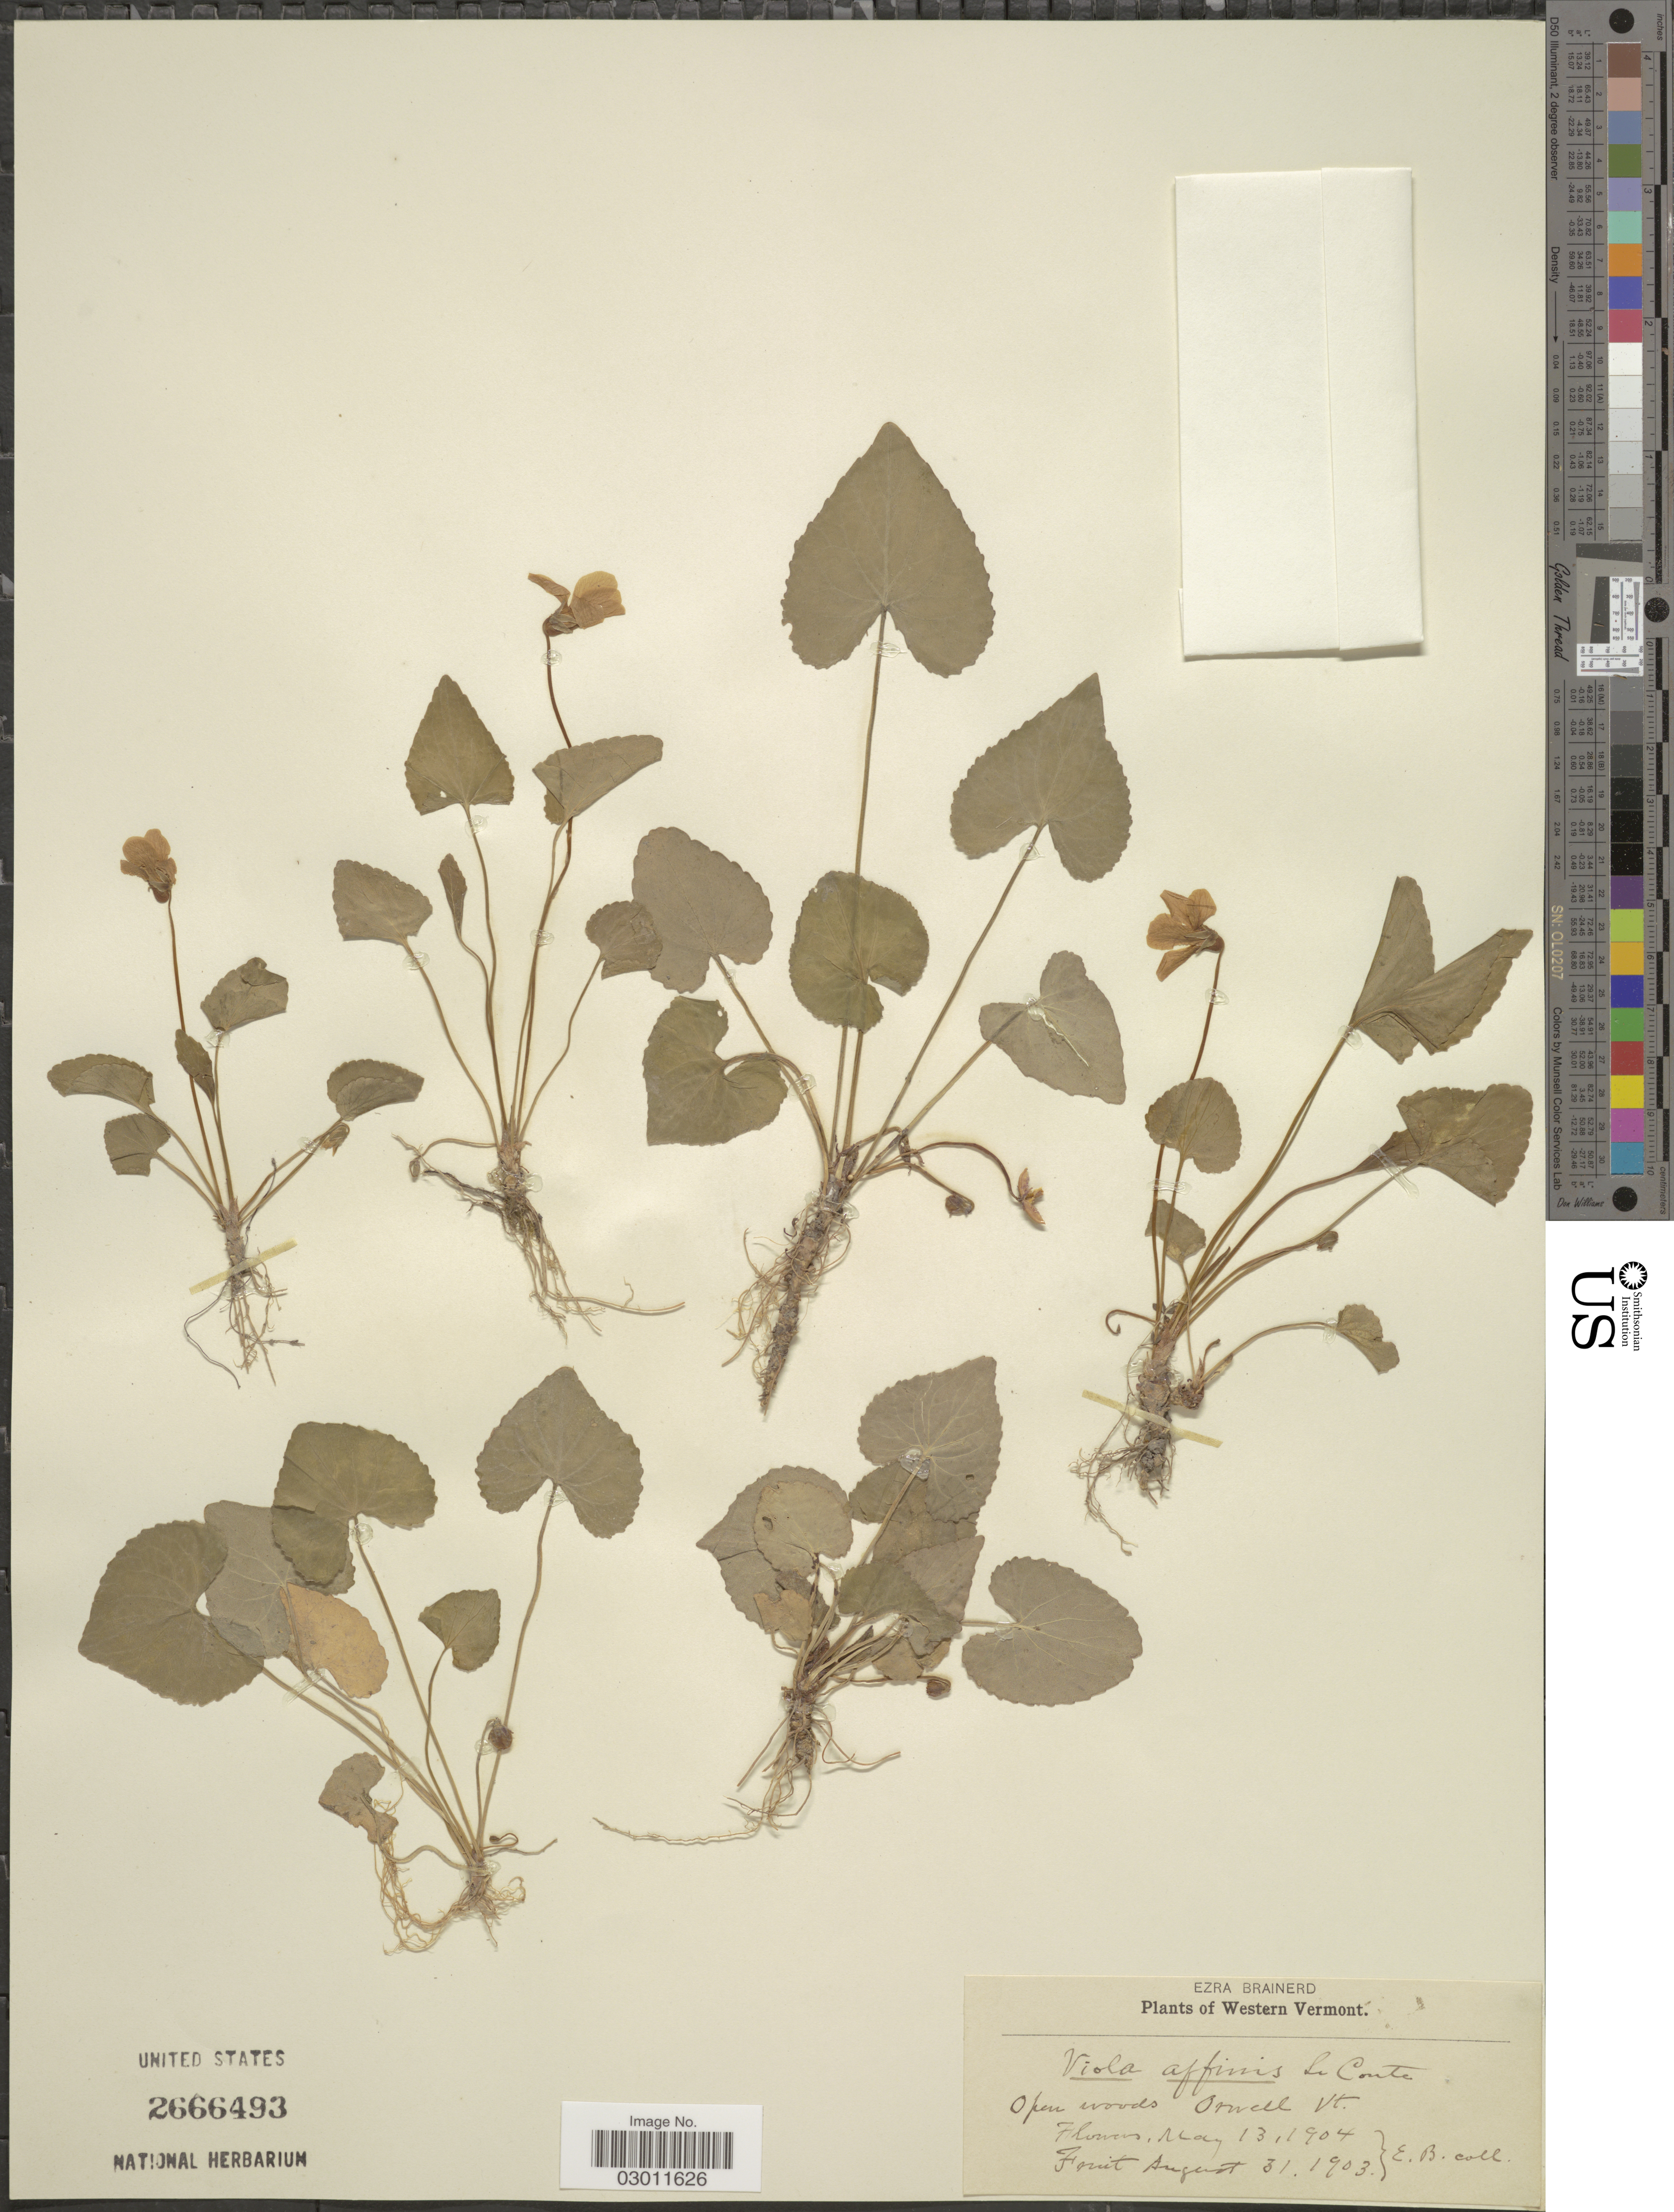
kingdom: Plantae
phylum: Tracheophyta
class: Magnoliopsida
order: Malpighiales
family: Violaceae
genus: Viola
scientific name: Viola affinis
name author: LeConte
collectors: E. Brainerd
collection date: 1903-08-31/1904-05-13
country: United States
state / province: Vermont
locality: Western Vermont, Orwell.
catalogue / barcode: US 2666493